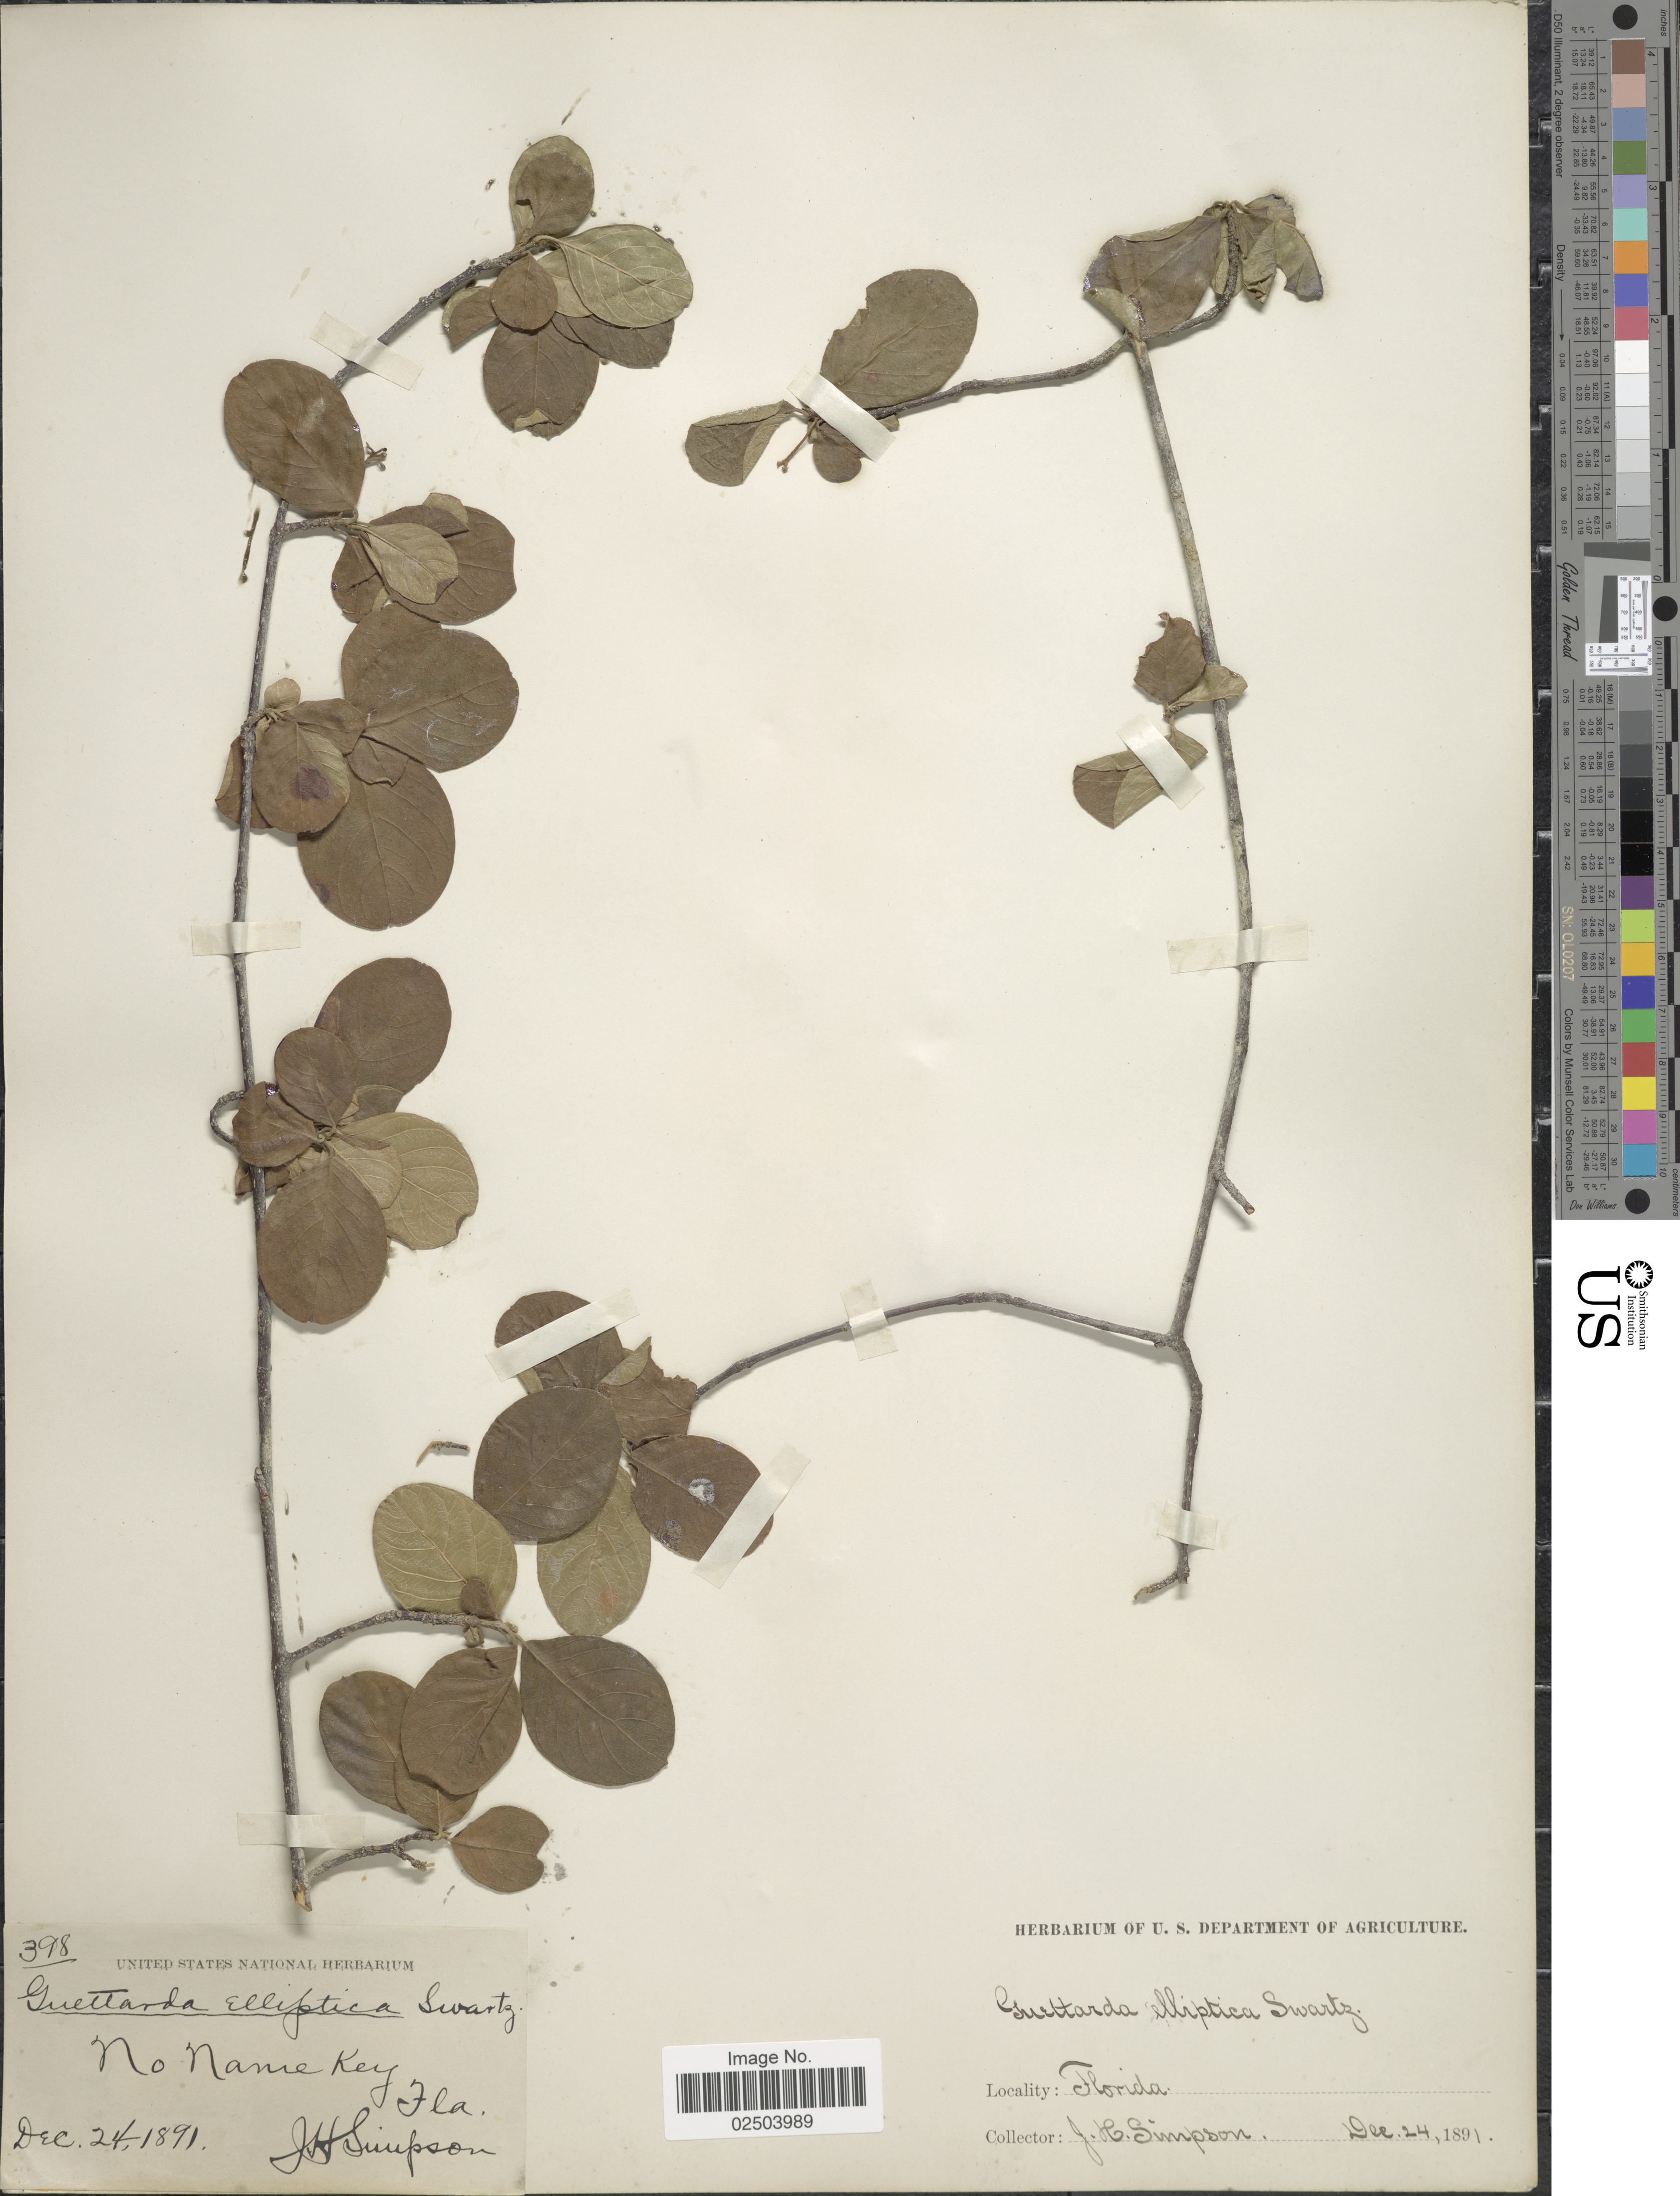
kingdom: Plantae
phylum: Tracheophyta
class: Magnoliopsida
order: Gentianales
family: Rubiaceae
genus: Guettarda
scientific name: Guettarda elliptica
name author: Sw.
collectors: J. H. Simpson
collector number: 398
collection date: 1891-12-24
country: United States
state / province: Florida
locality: No Name Key